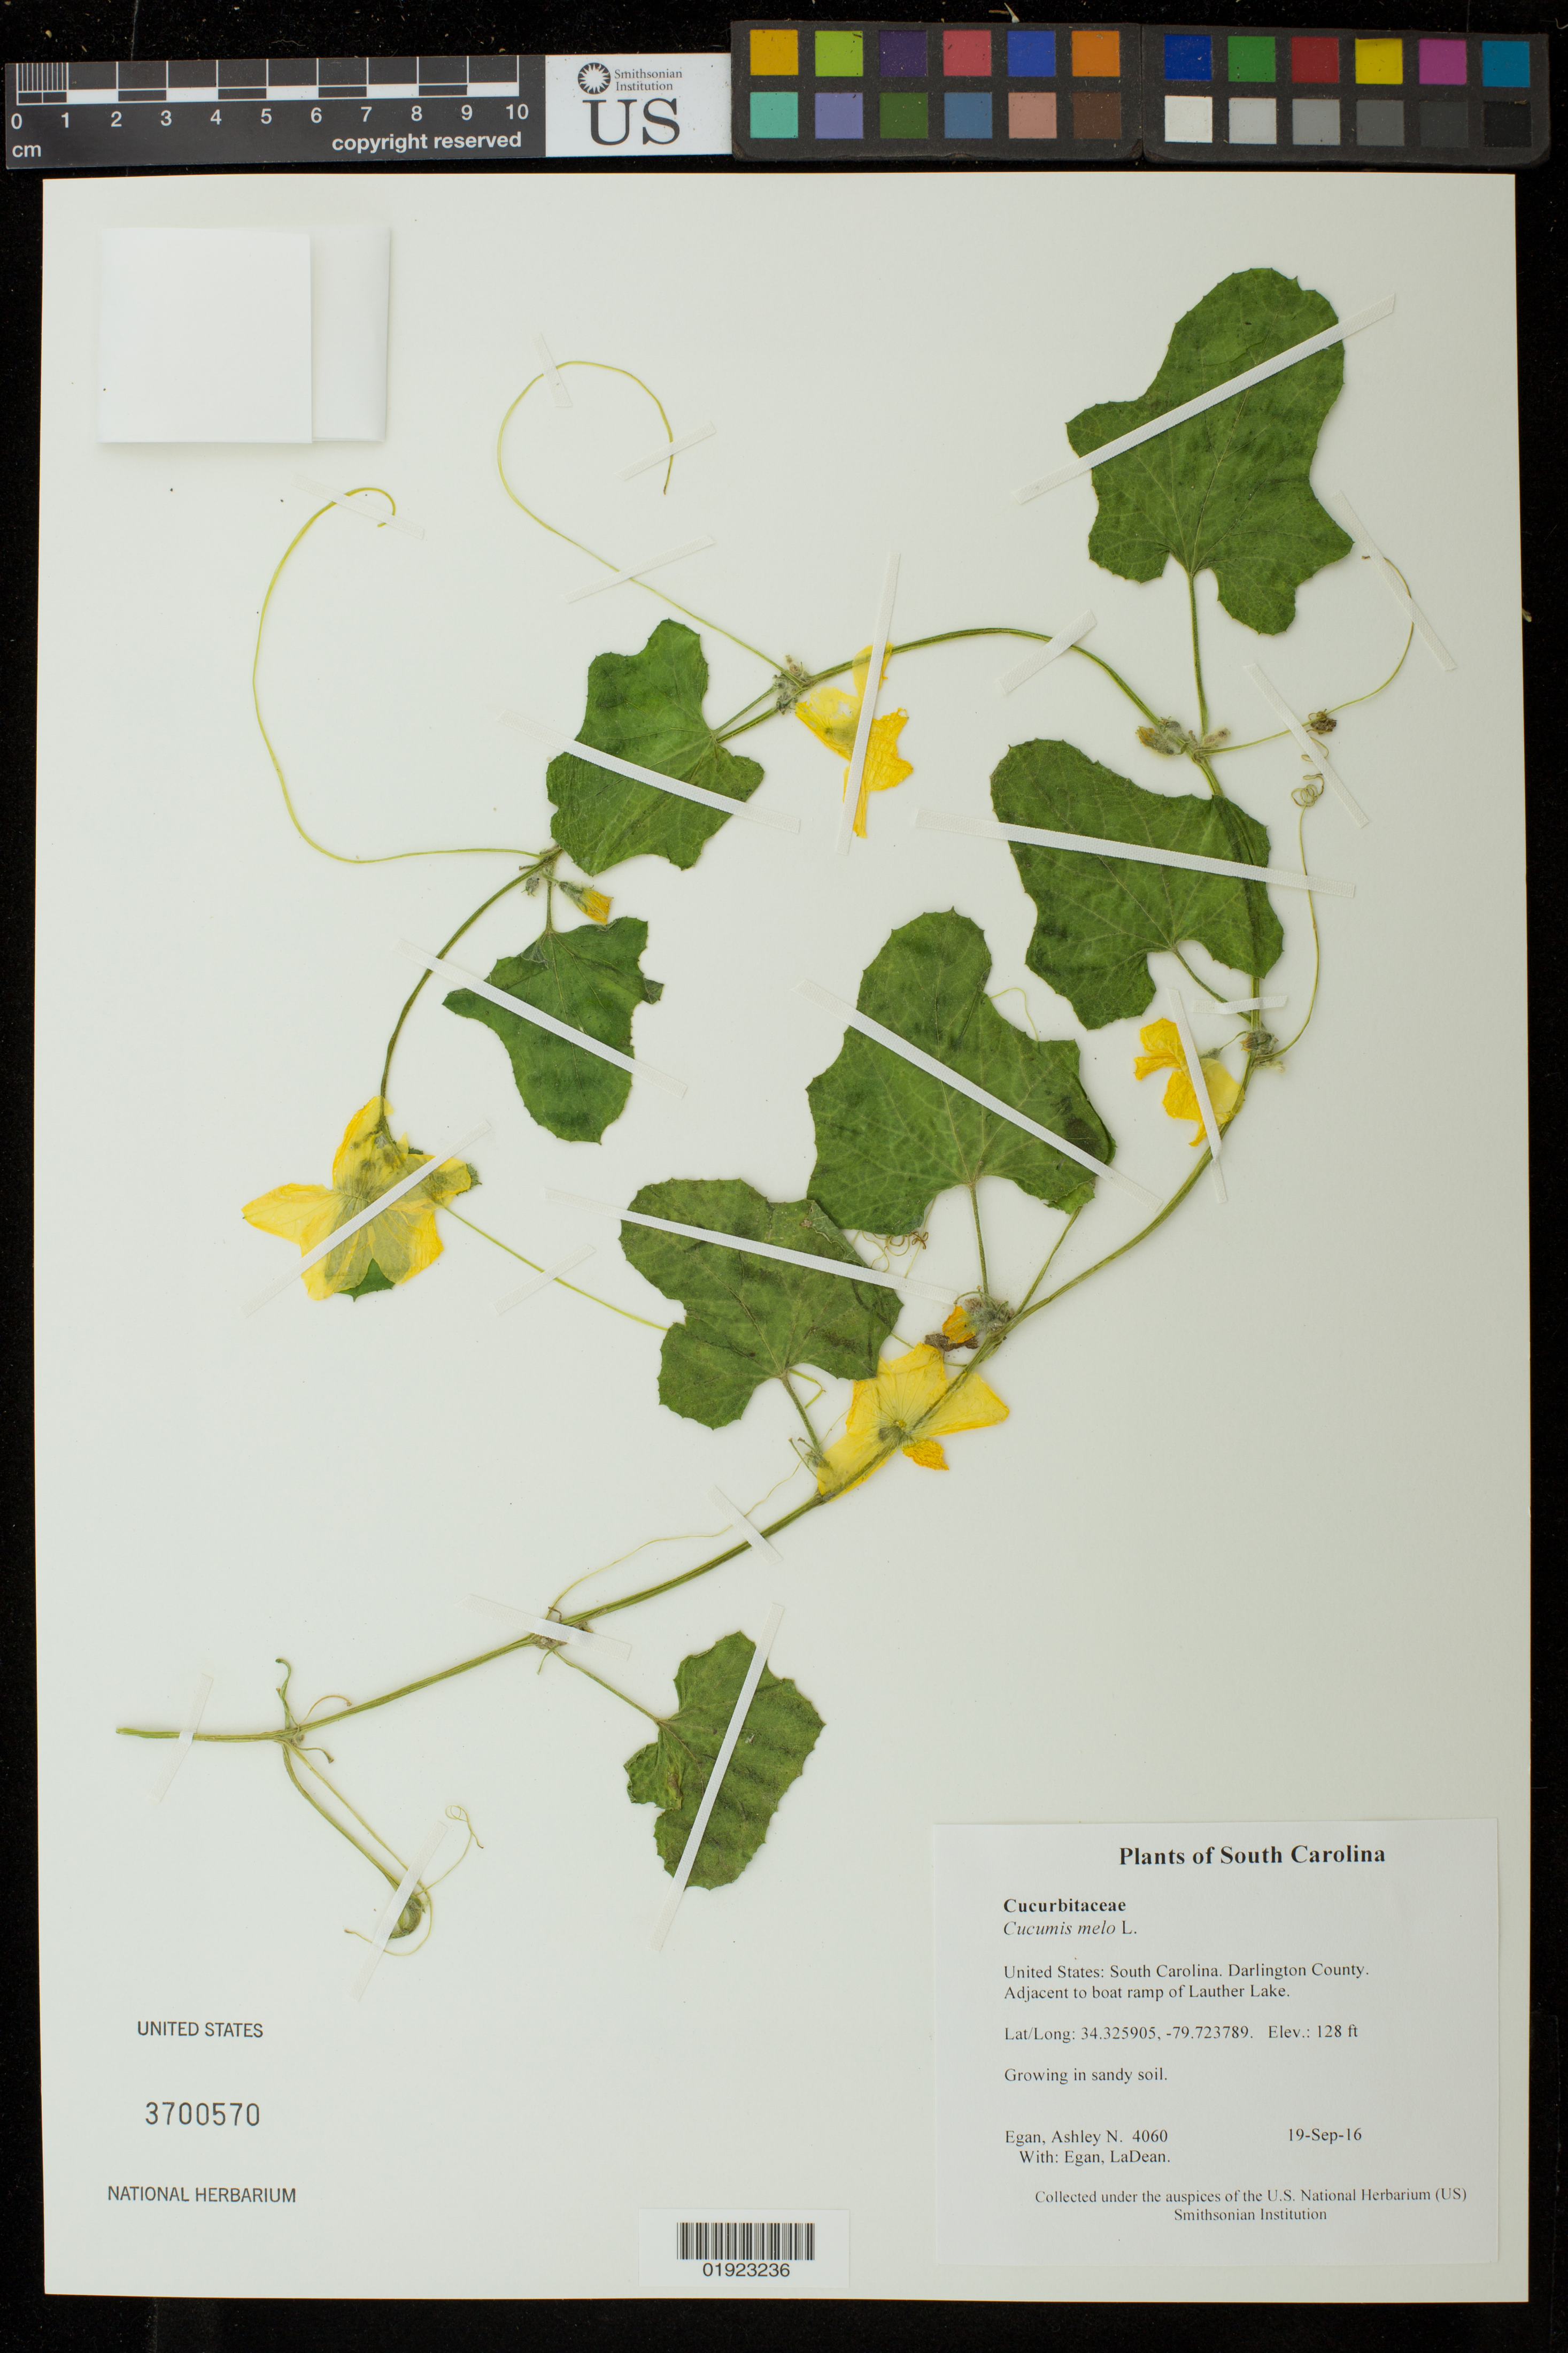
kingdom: Plantae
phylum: Tracheophyta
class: Magnoliopsida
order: Cucurbitales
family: Cucurbitaceae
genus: Cucumis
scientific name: Cucumis melo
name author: L.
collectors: A. N. Egan & L. Egan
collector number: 4060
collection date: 2016-09-19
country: United States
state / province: South Carolina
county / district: Darlington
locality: Adjacent to boat ramp of Lauther Lake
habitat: Growing in sandy soil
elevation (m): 39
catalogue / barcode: US 3700570